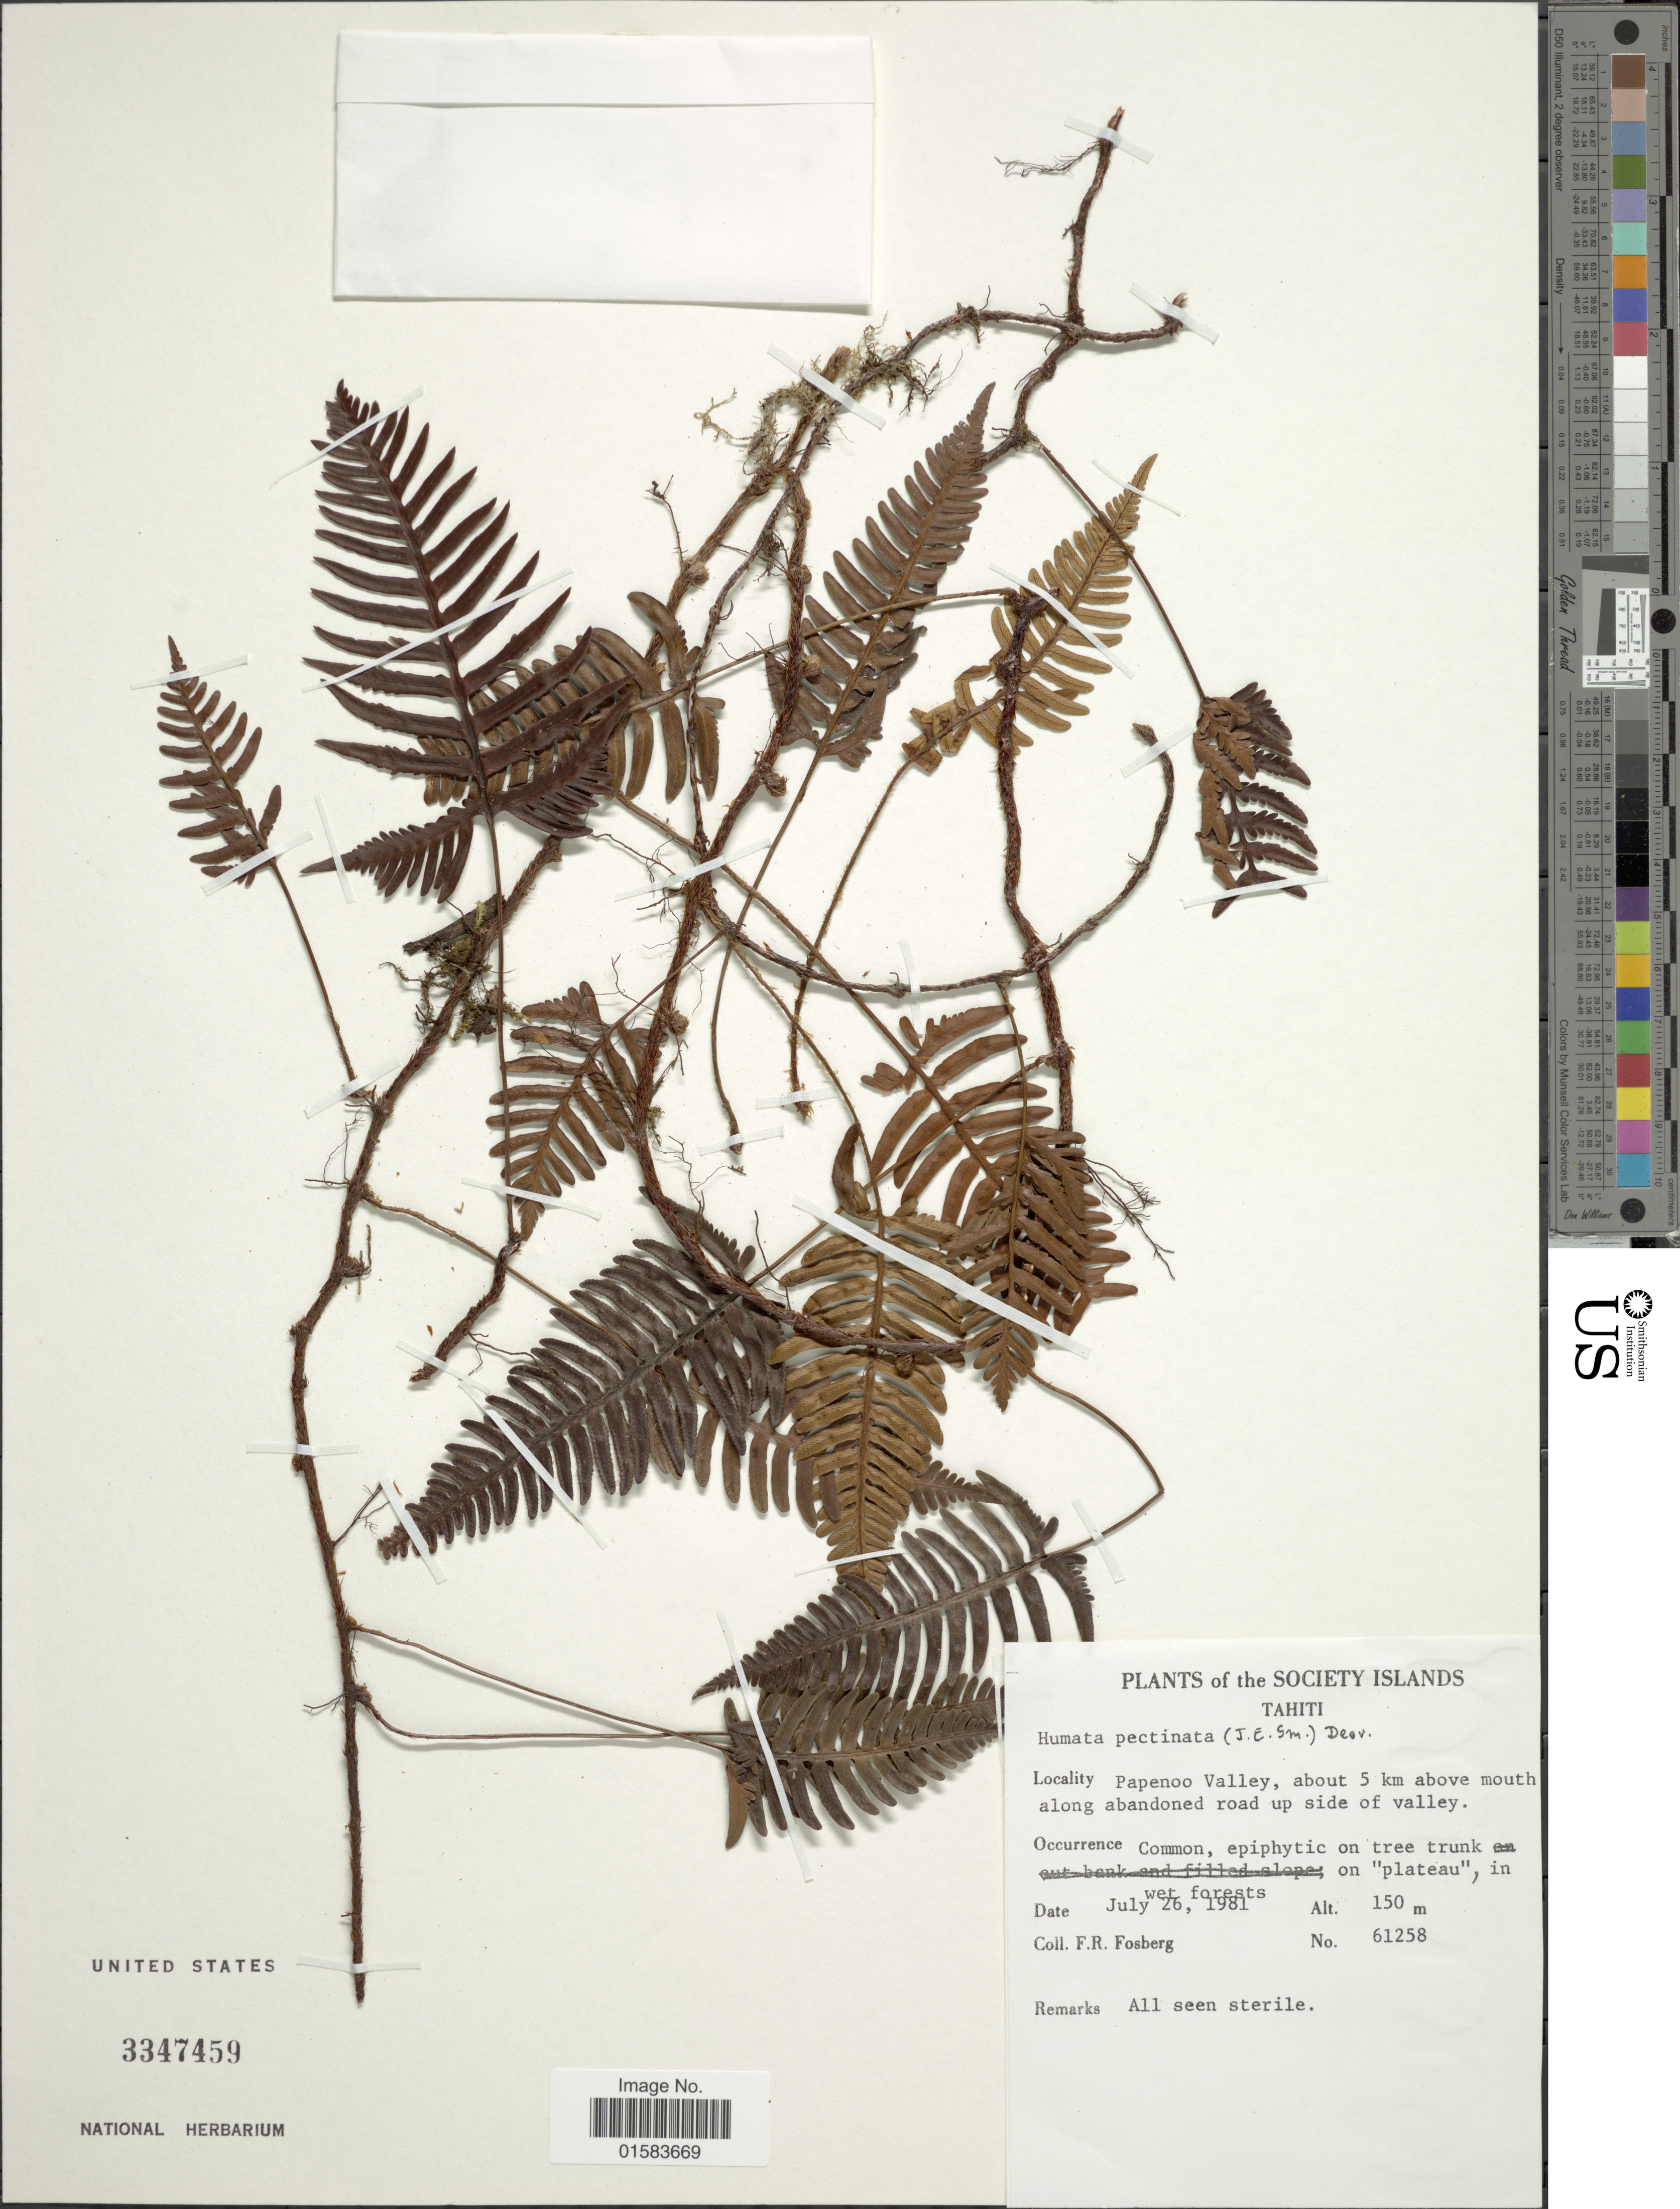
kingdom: Plantae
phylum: Tracheophyta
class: Polypodiopsida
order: Polypodiales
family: Davalliaceae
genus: Davallia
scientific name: Davallia pectinata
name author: Sm.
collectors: F. R. Fosberg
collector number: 61258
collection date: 1981-07-26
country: French Polynesia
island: Tahiti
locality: Tahiti, The Society Islands, Papenoo Valley, about 5 km above mouth along abandoned road up side of valley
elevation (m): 150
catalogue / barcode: US 3347459